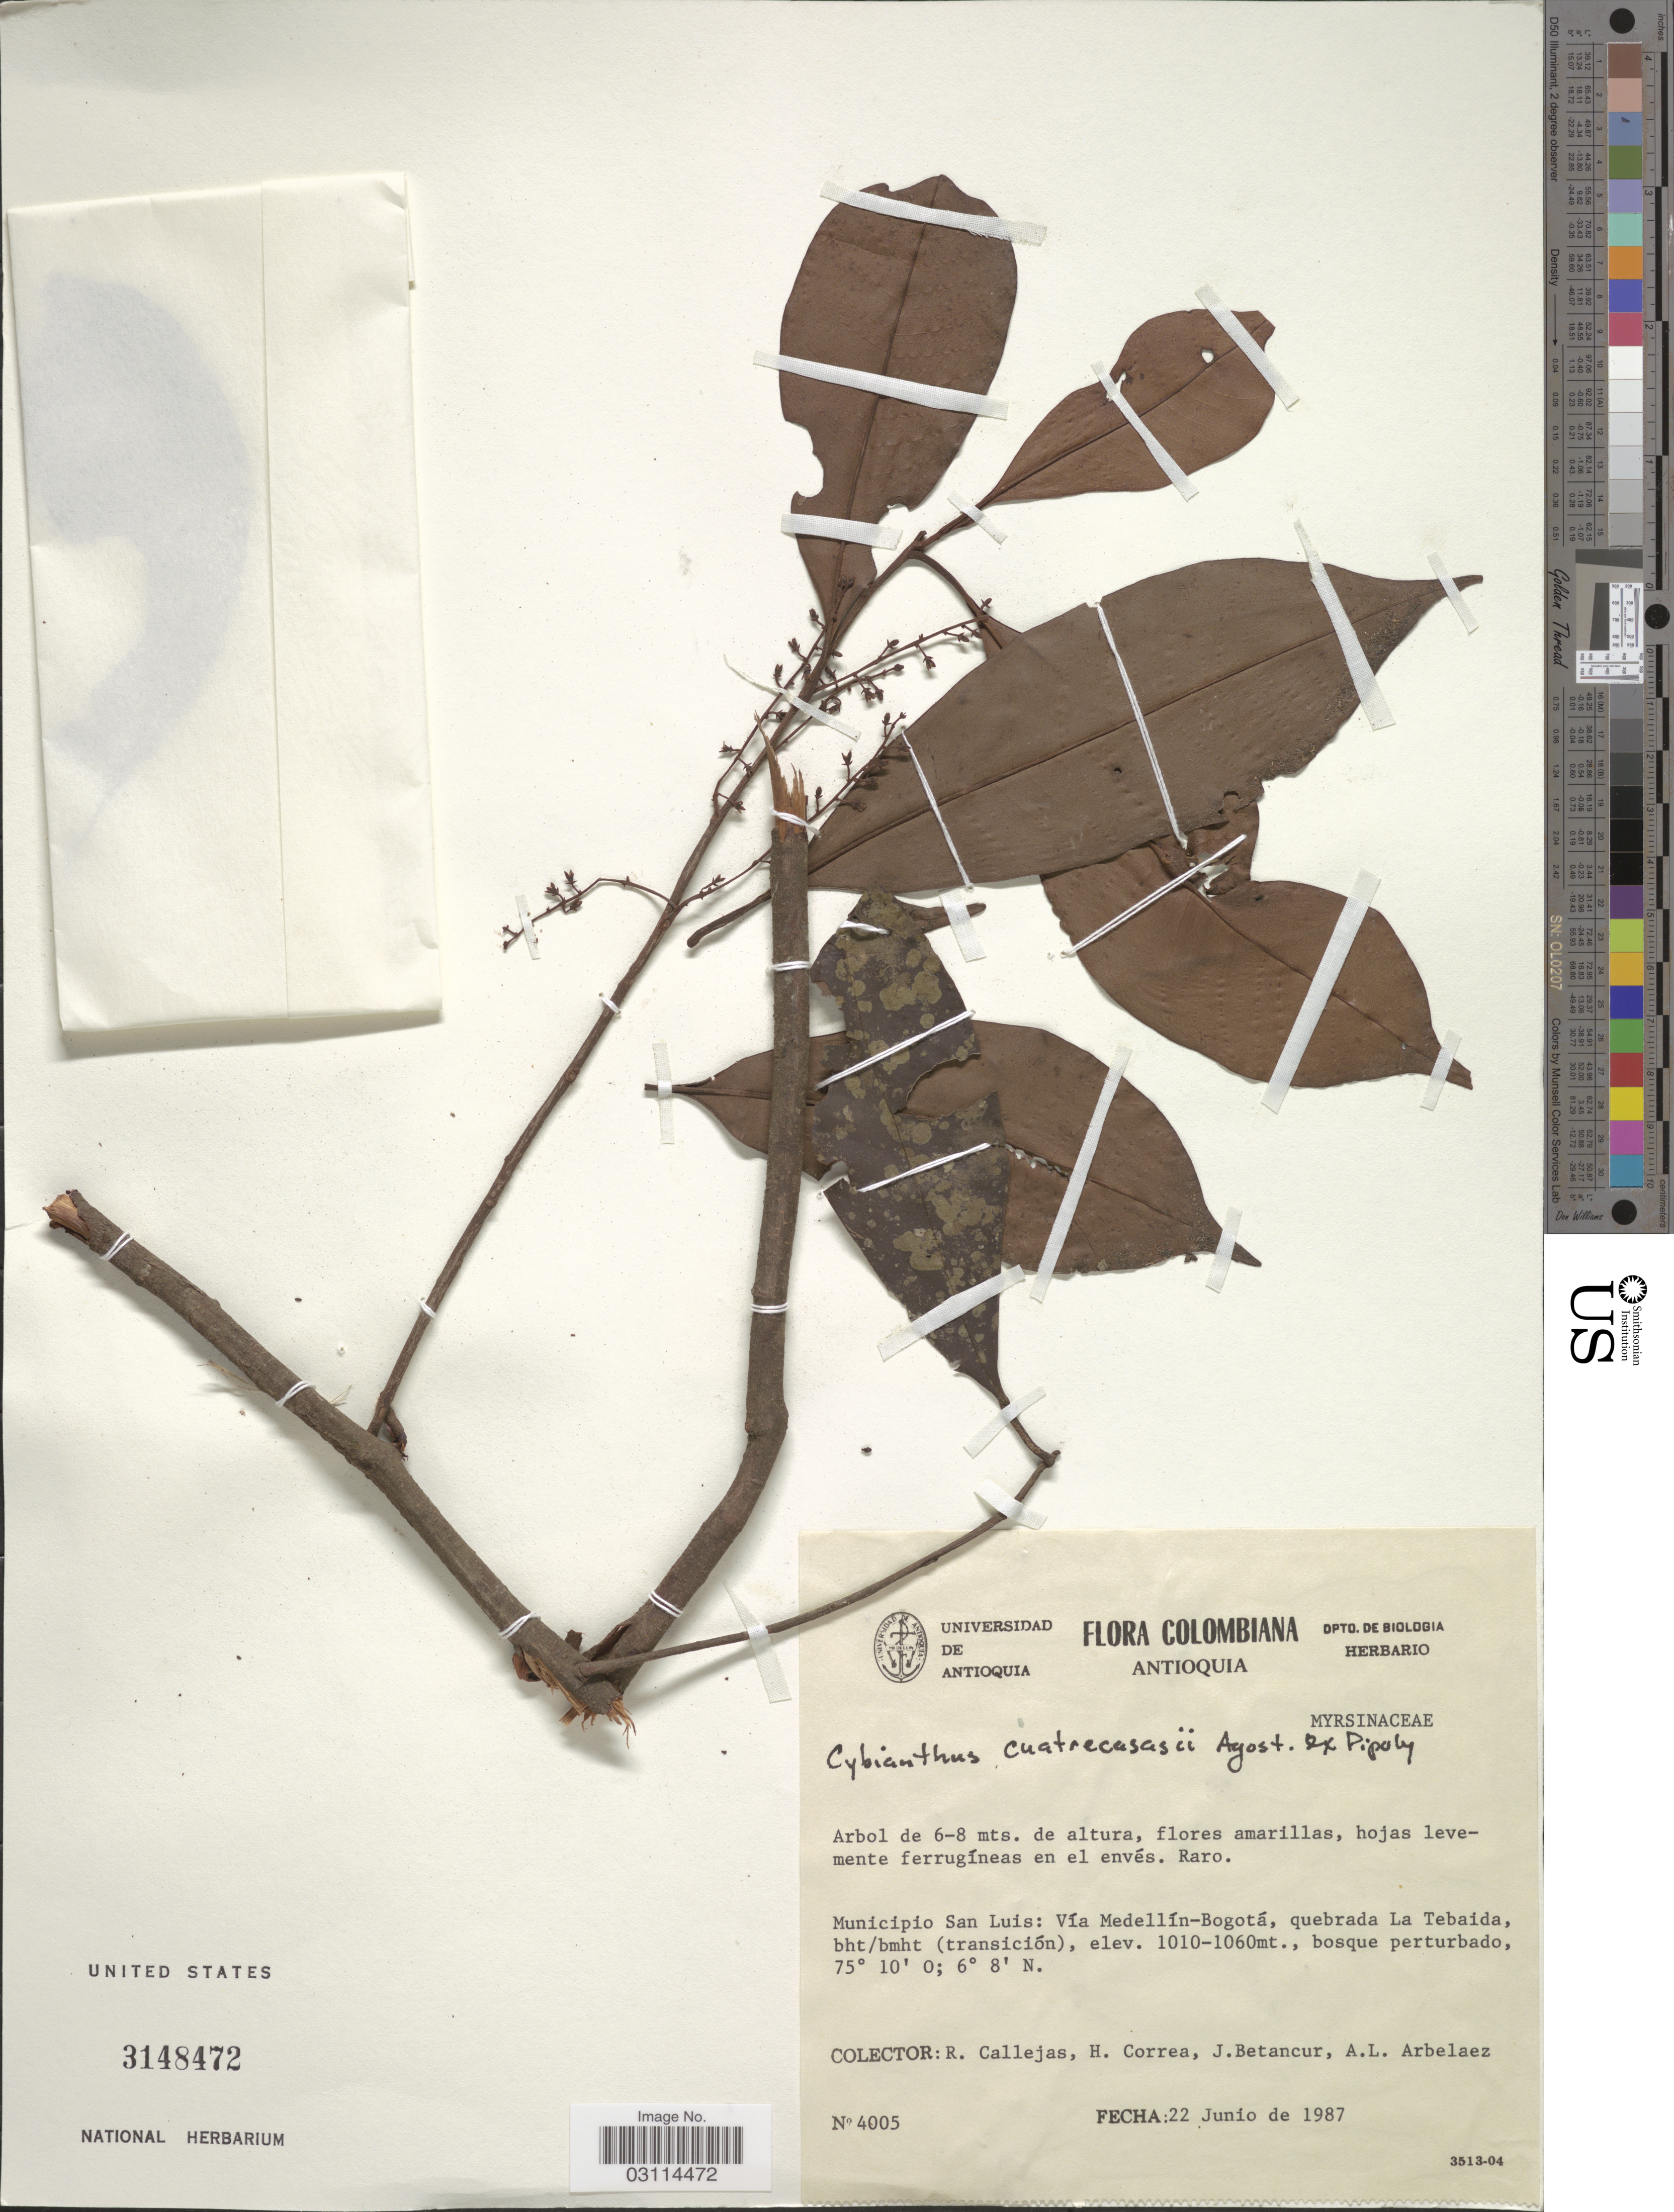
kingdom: Plantae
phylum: Tracheophyta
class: Magnoliopsida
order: Ericales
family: Primulaceae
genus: Cybianthus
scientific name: Cybianthus cuatrecasasii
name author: Pipoly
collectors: R. Callejas, H. Correa, J. Betancur & A. Arbeláez Alvarez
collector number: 4005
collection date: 1987-06-22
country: Colombia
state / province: Antioquia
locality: Municipio San Luis: Vía Medellín-Bogotá, quebrada La Tebaida, bht/bmht (transición).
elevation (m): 1010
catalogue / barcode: US 3148472